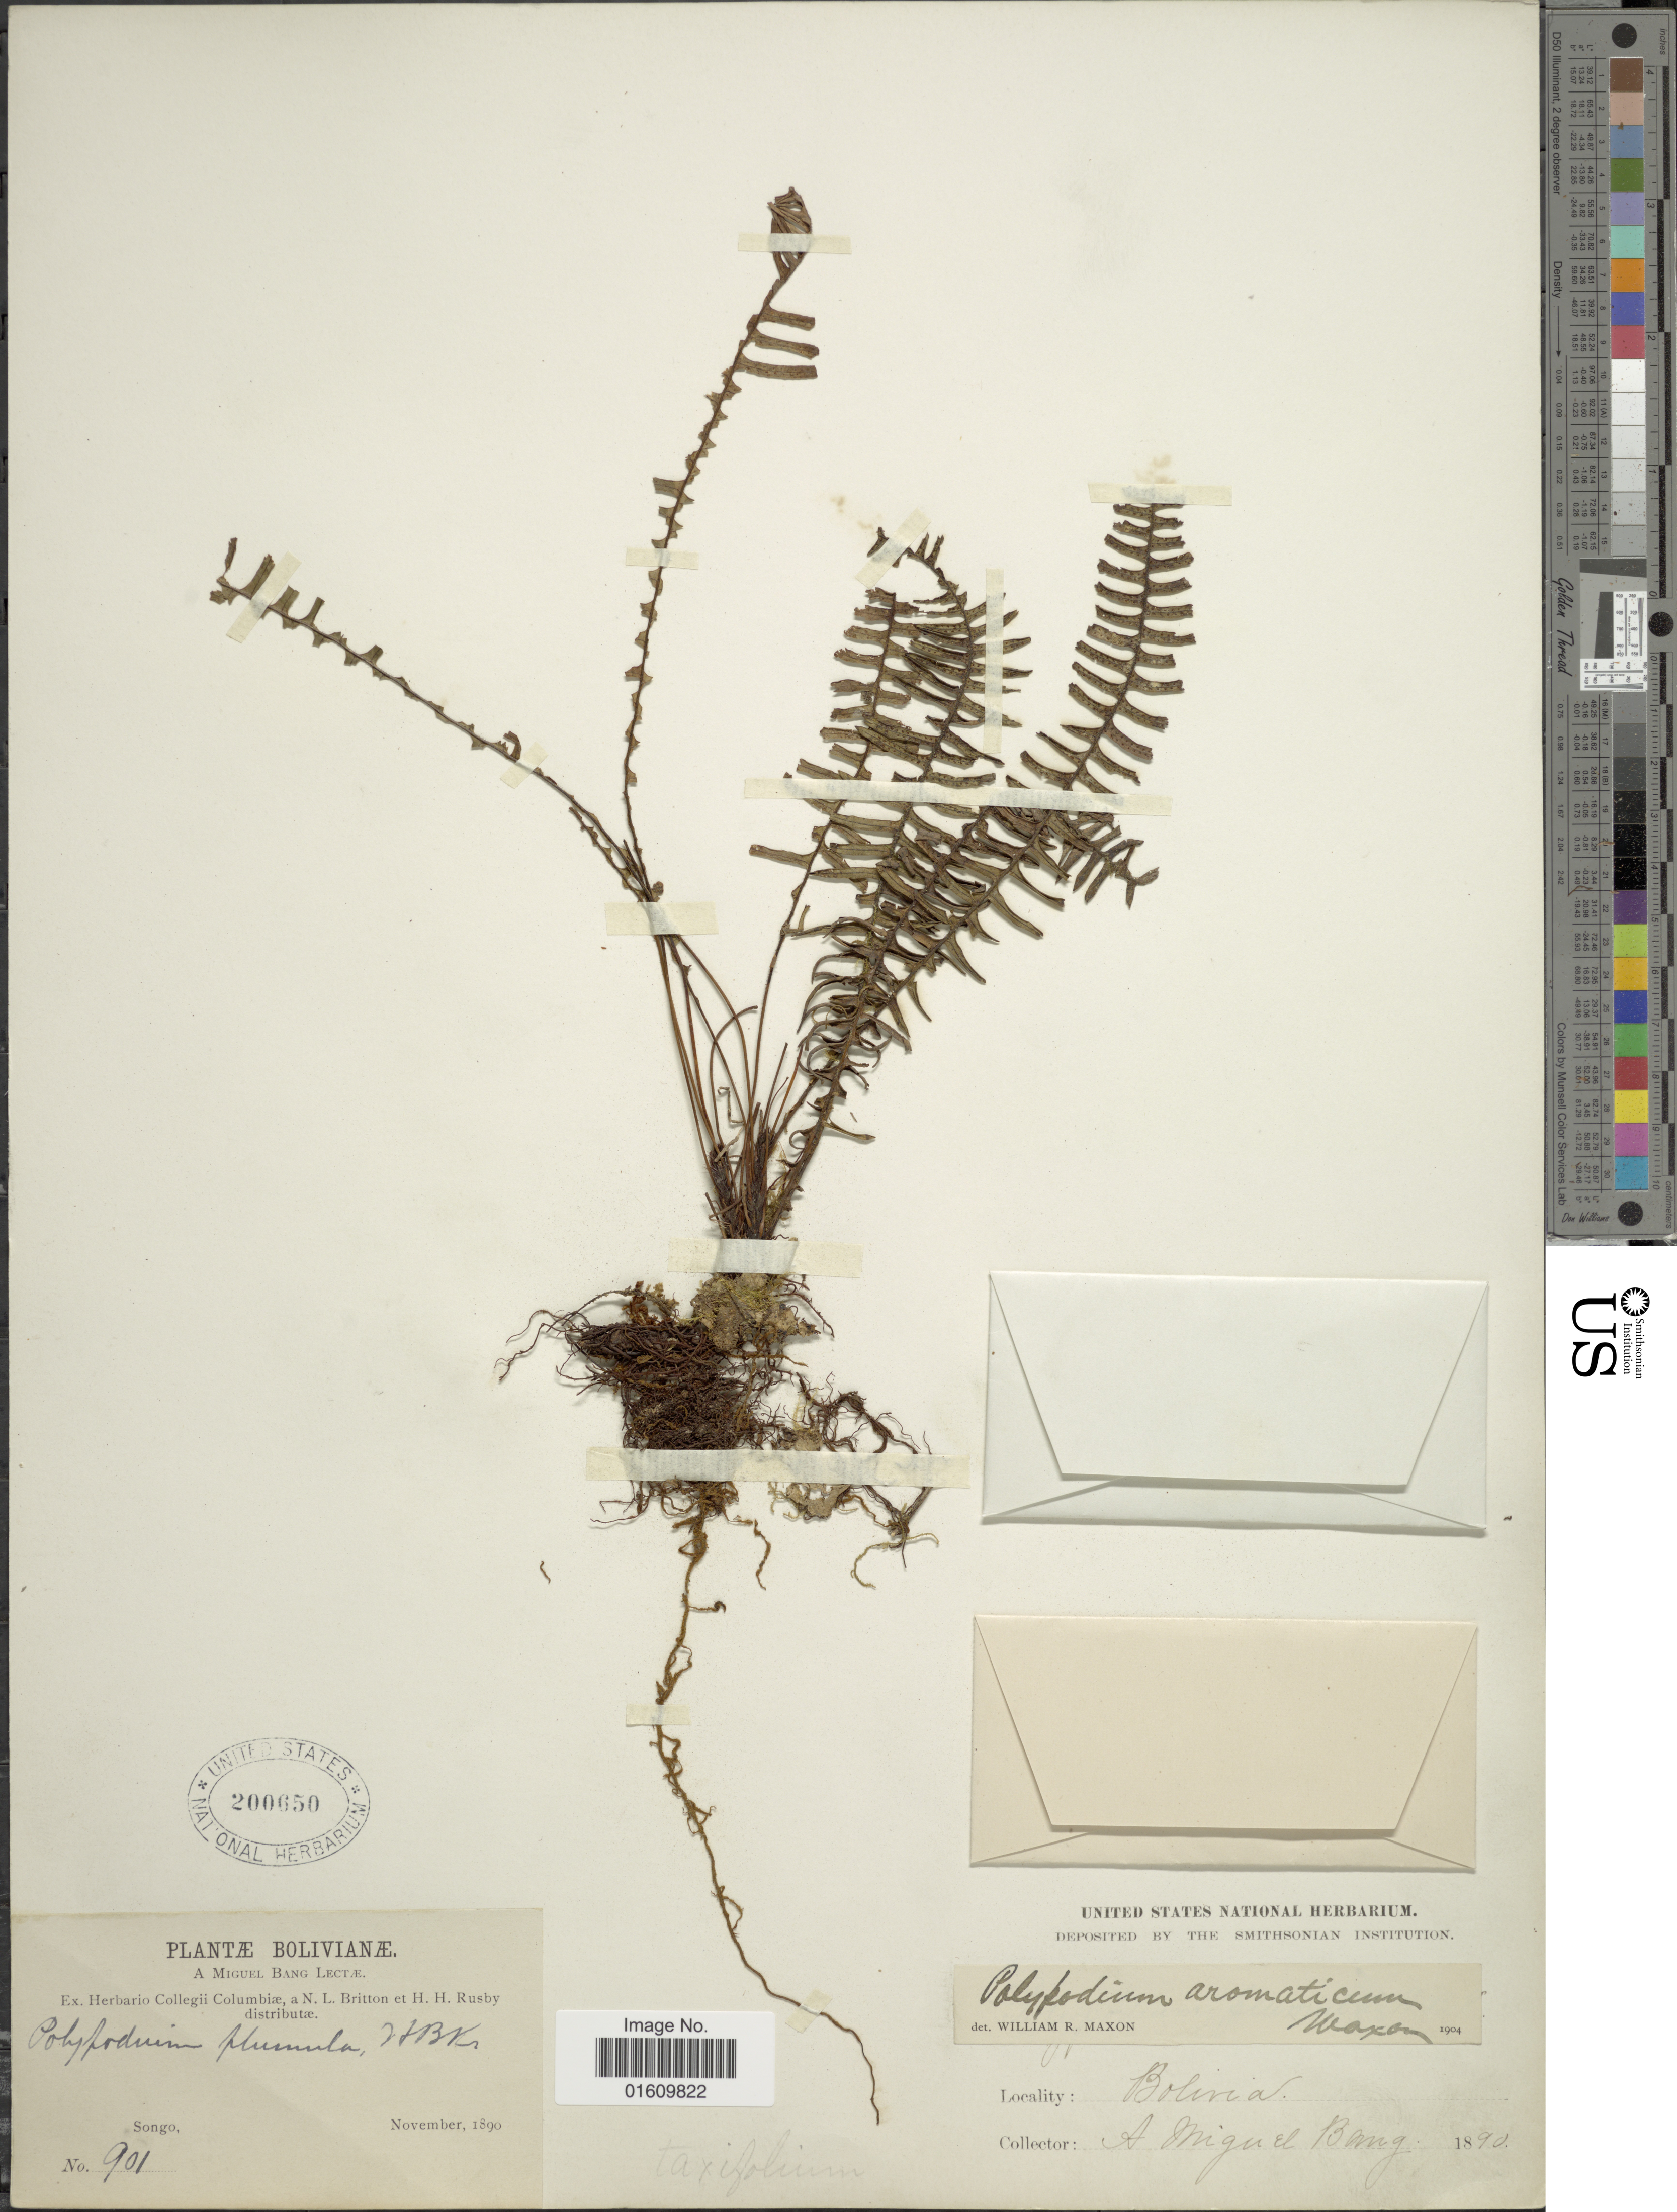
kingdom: Plantae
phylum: Tracheophyta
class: Polypodiopsida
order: Polypodiales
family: Polypodiaceae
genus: Melpomene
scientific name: Melpomene firma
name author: (J. Sm.) A.R. Sm. & R.C. Moran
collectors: M. Bang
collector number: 901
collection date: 1890-11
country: Bolivia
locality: Songo.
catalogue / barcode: US 200650